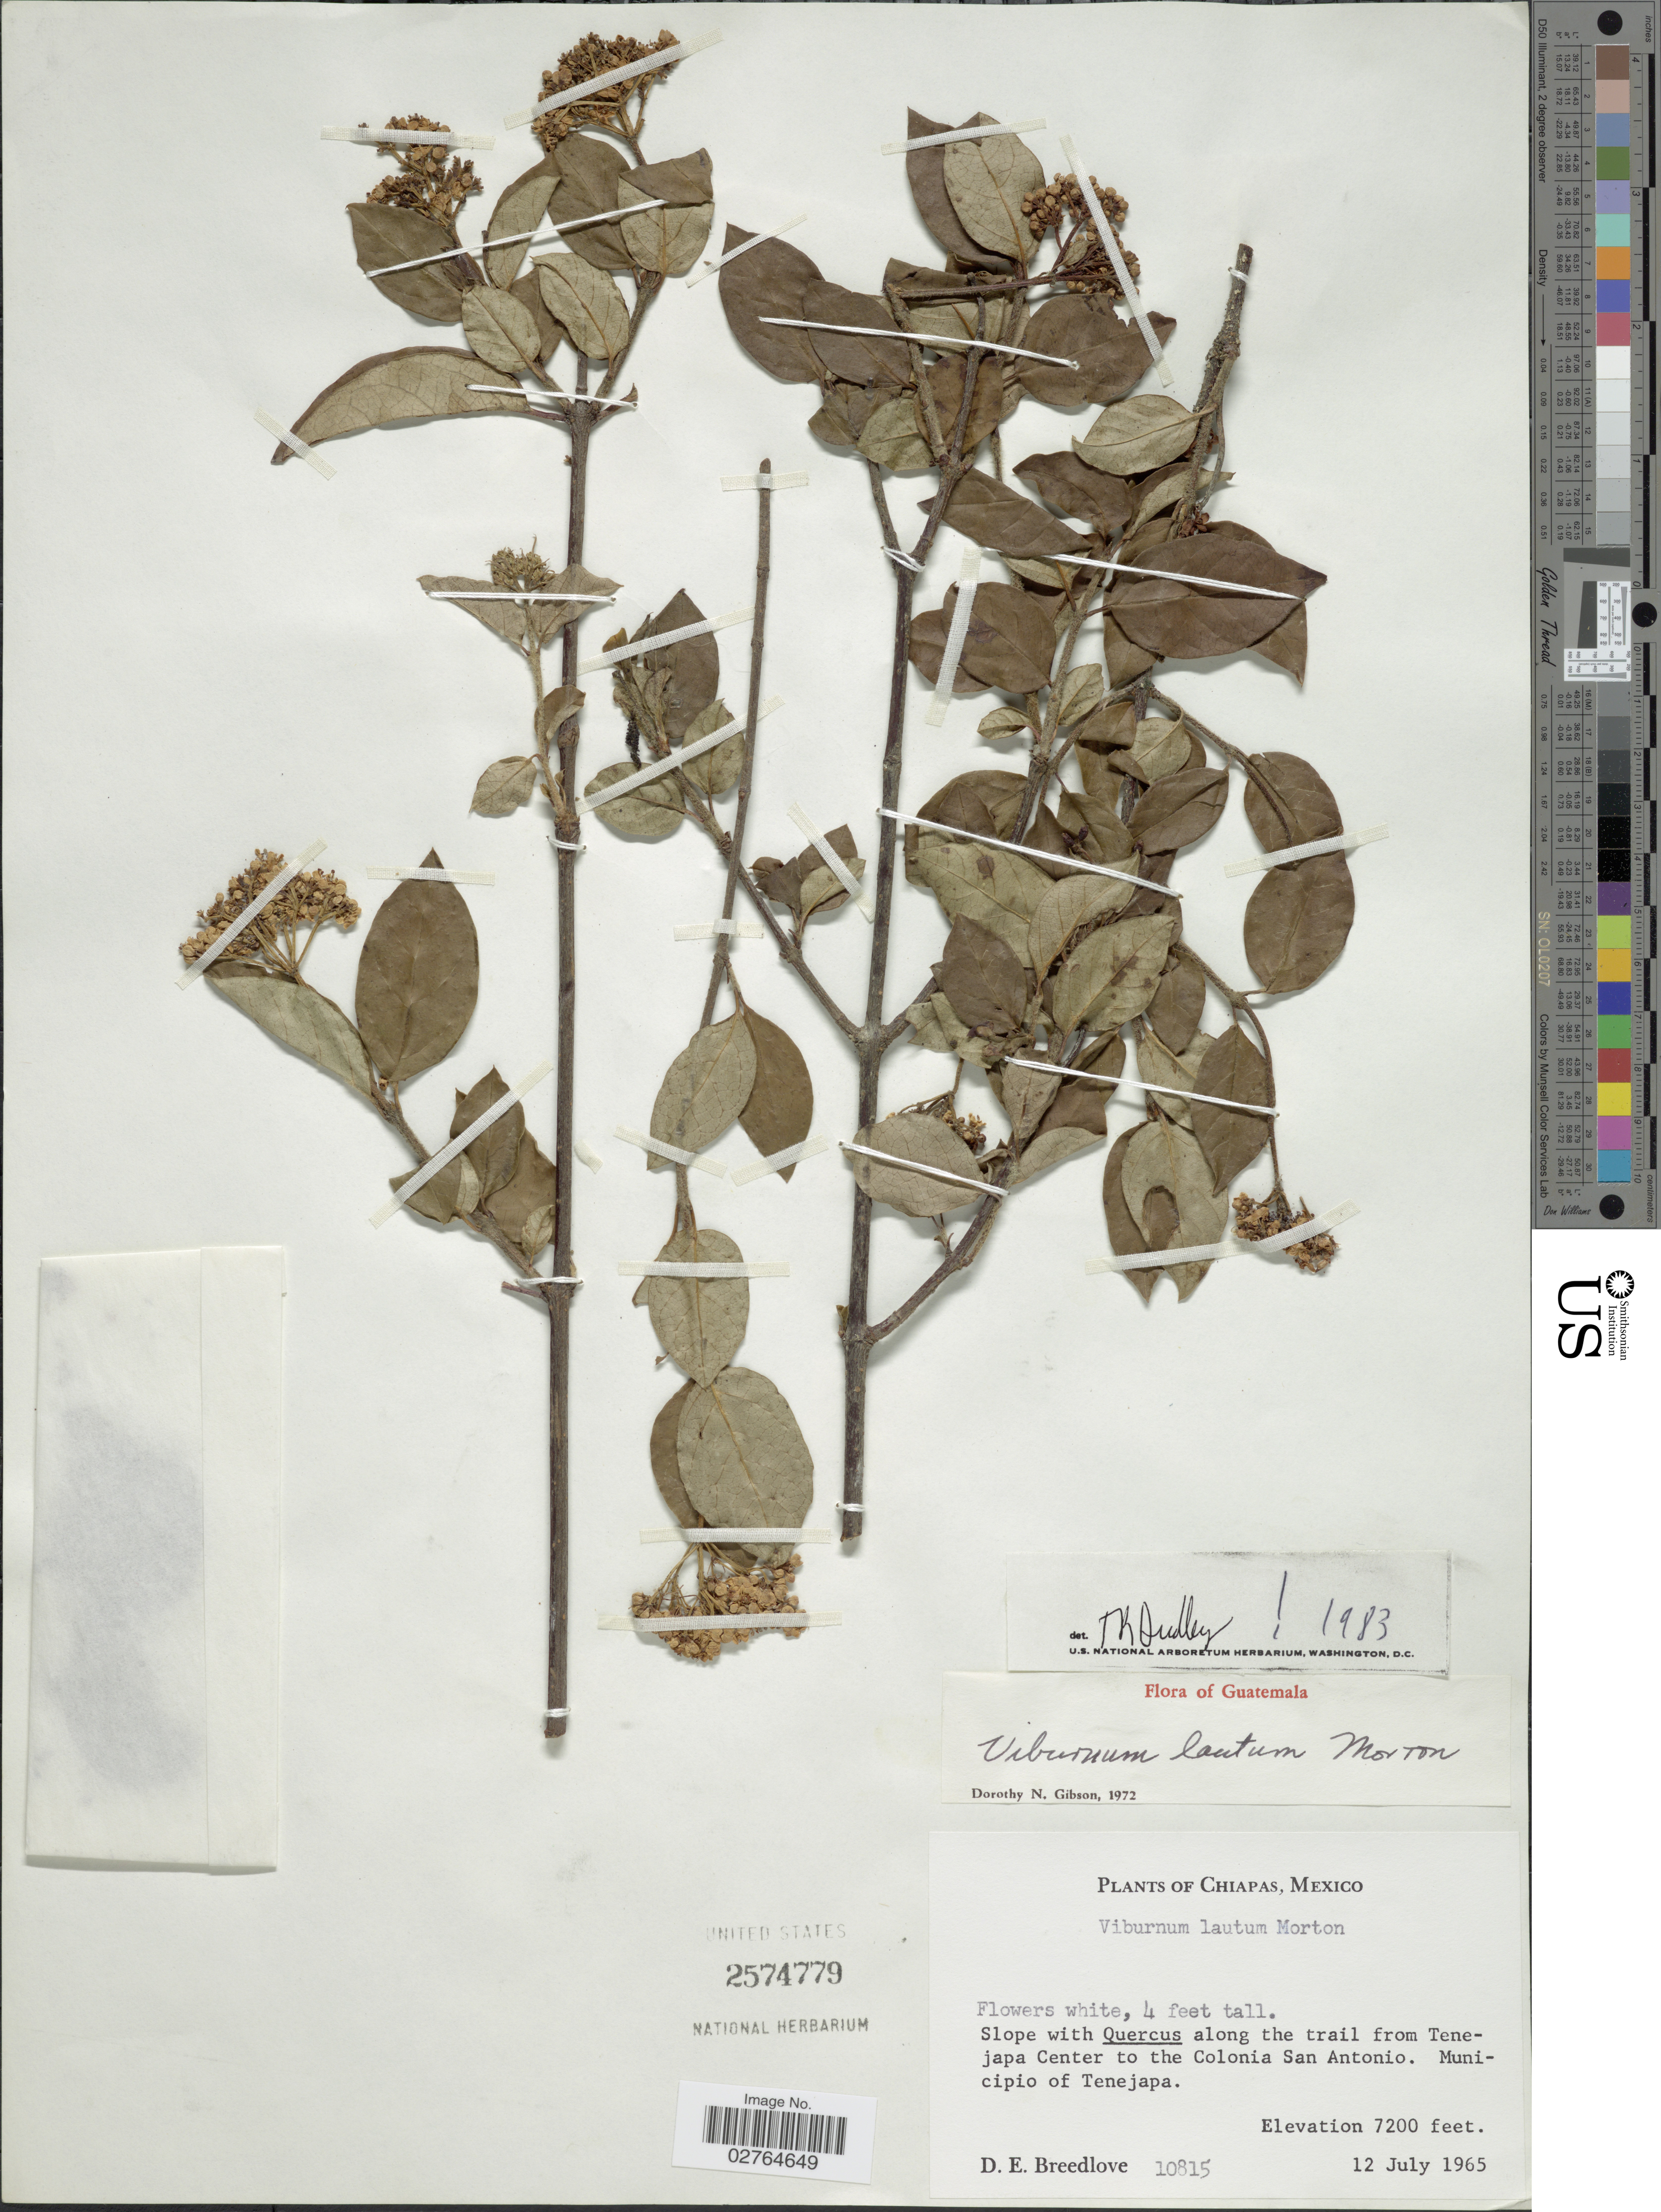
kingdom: Plantae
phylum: Tracheophyta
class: Magnoliopsida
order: Dipsacales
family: Viburnaceae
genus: Viburnum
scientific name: Viburnum acutifolium subsp. lautum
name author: (C.V. Morton) Villarreal & A.E. Estrada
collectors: D. E. Breedlove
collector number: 10815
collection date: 1965-07-12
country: Mexico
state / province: Chiapas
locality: Slope with Quercus along the trail from Tenejapa Center to the Colonia San Antonio. Municipio of Tenejapa.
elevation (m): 2195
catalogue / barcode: US 2574779